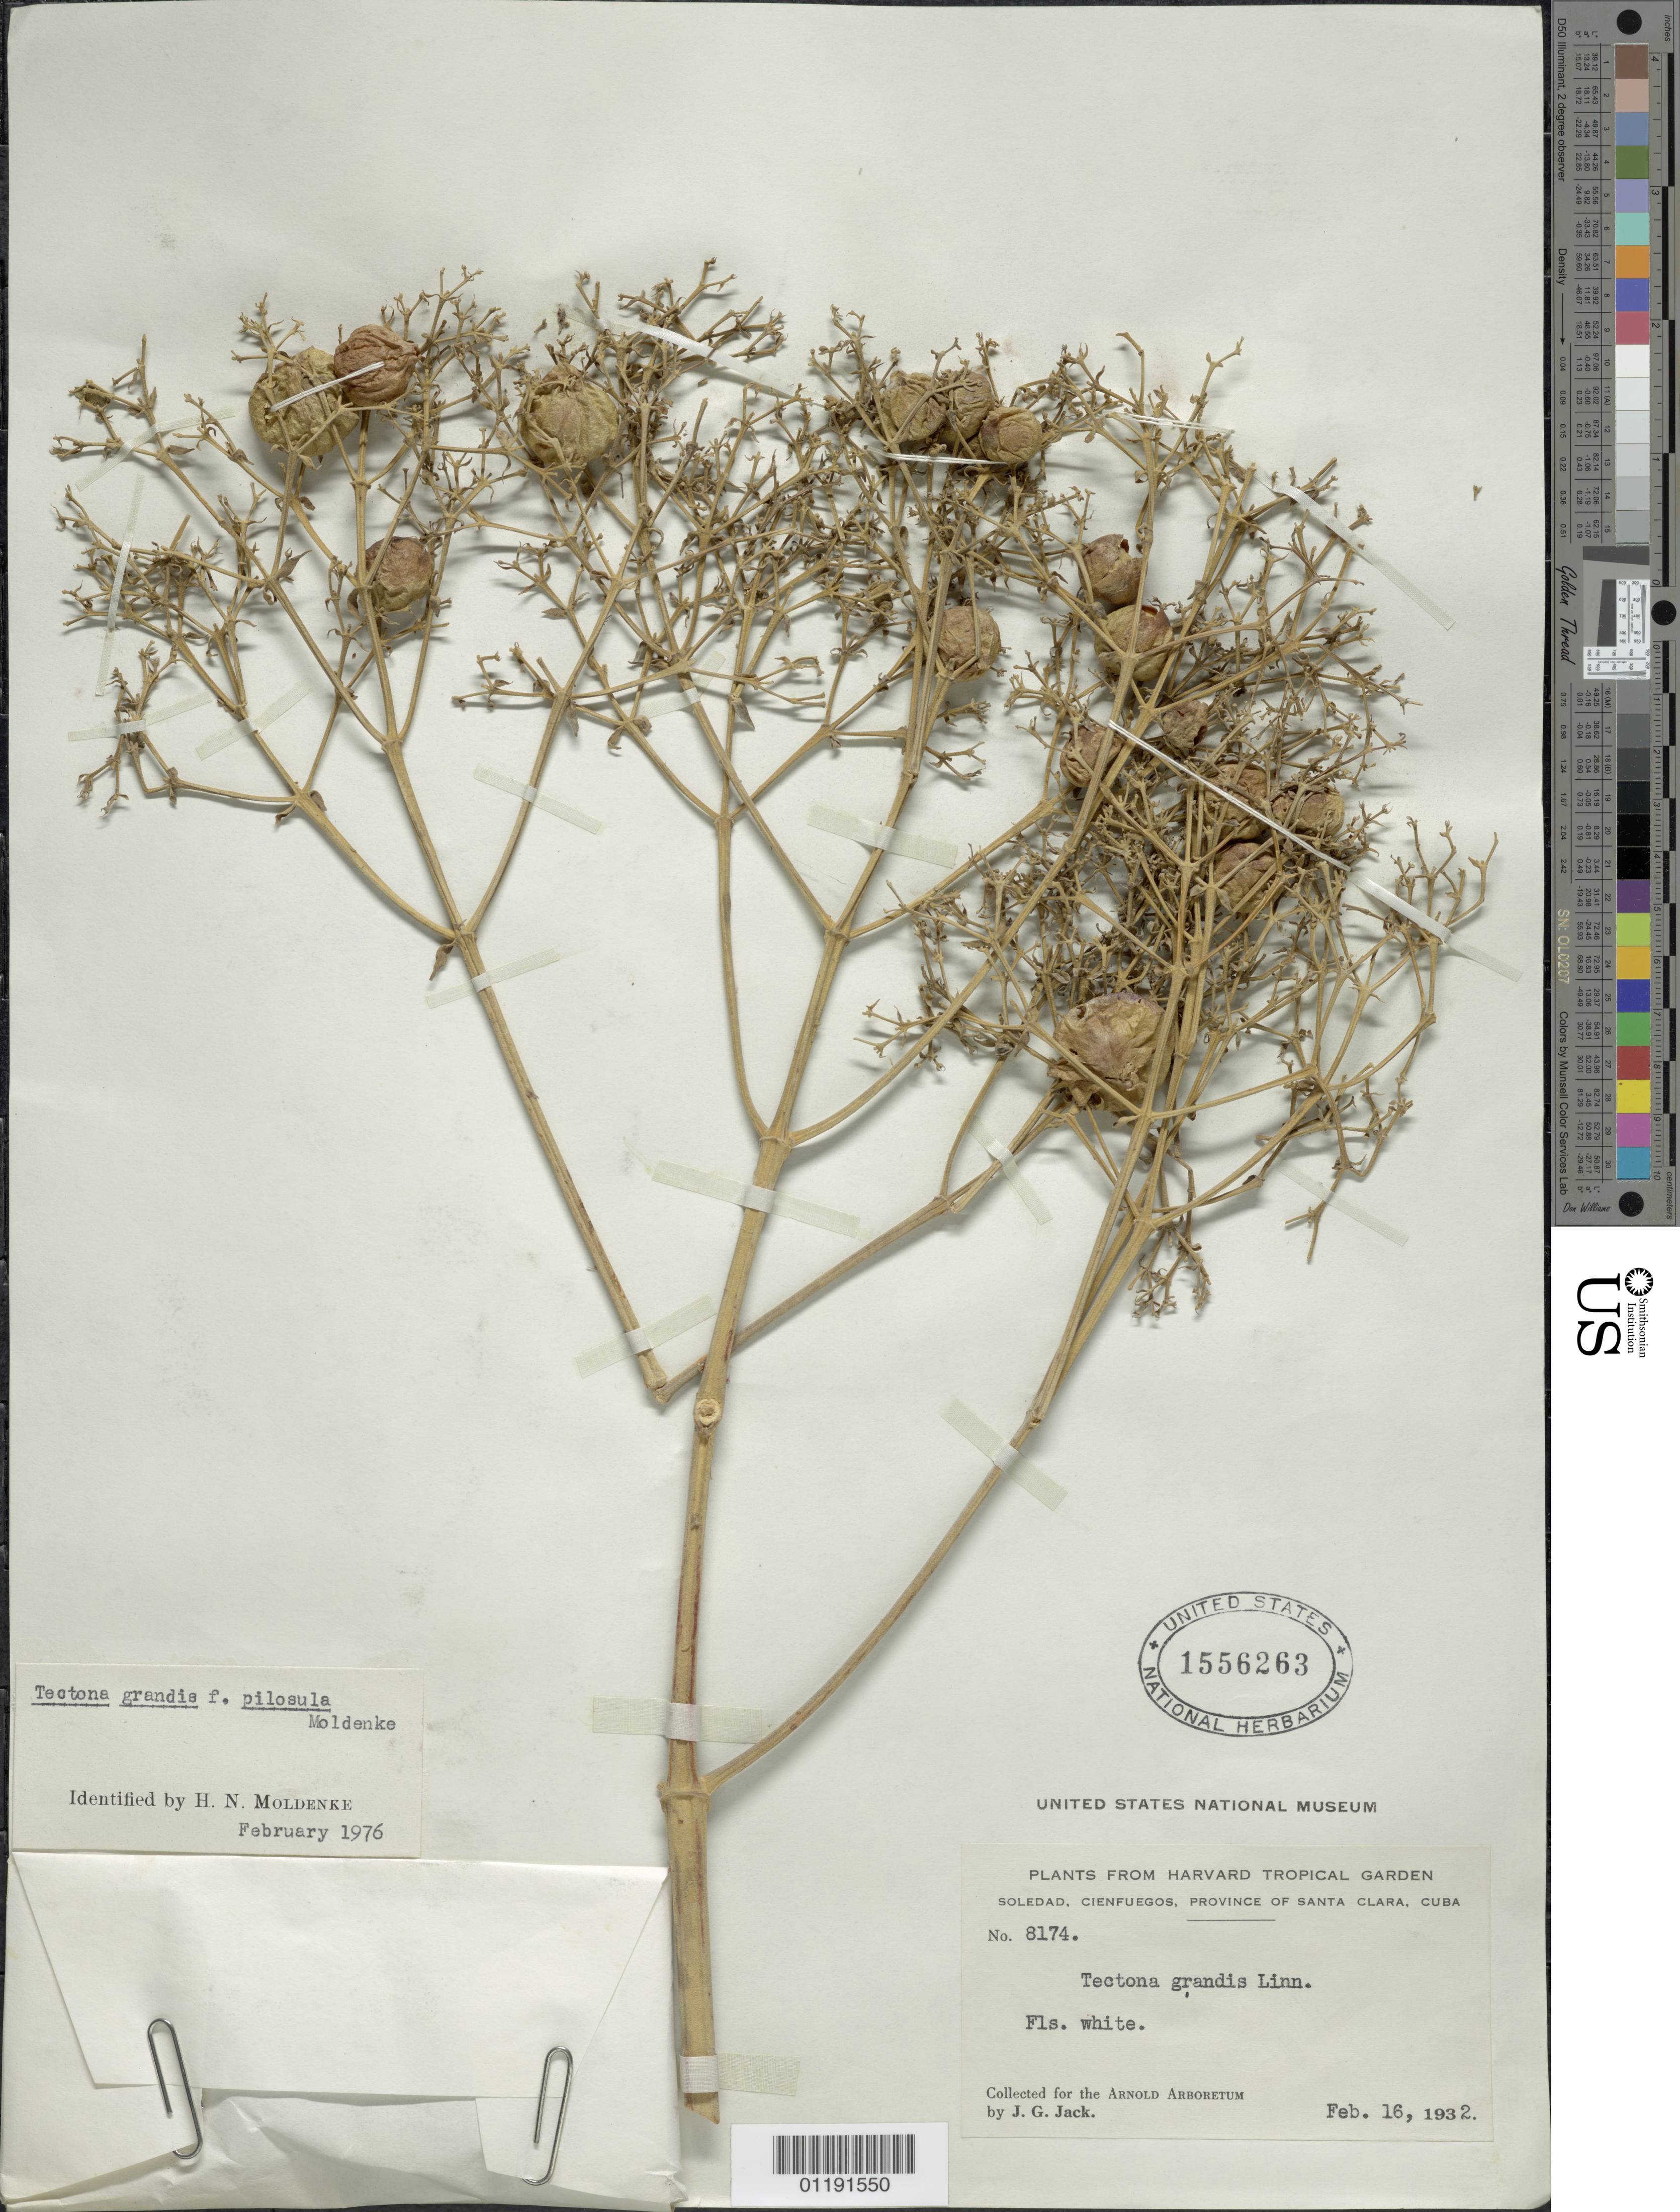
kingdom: Plantae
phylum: Tracheophyta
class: Magnoliopsida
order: Lamiales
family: Lamiaceae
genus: Tectona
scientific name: Tectona grandis f. pilosula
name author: Moldenke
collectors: J. G. Jack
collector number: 8174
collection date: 1932-02-16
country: Cuba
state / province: Santa Clara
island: Cuba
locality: Cienfuegos, Soledad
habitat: Tropical garden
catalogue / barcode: US 1556263